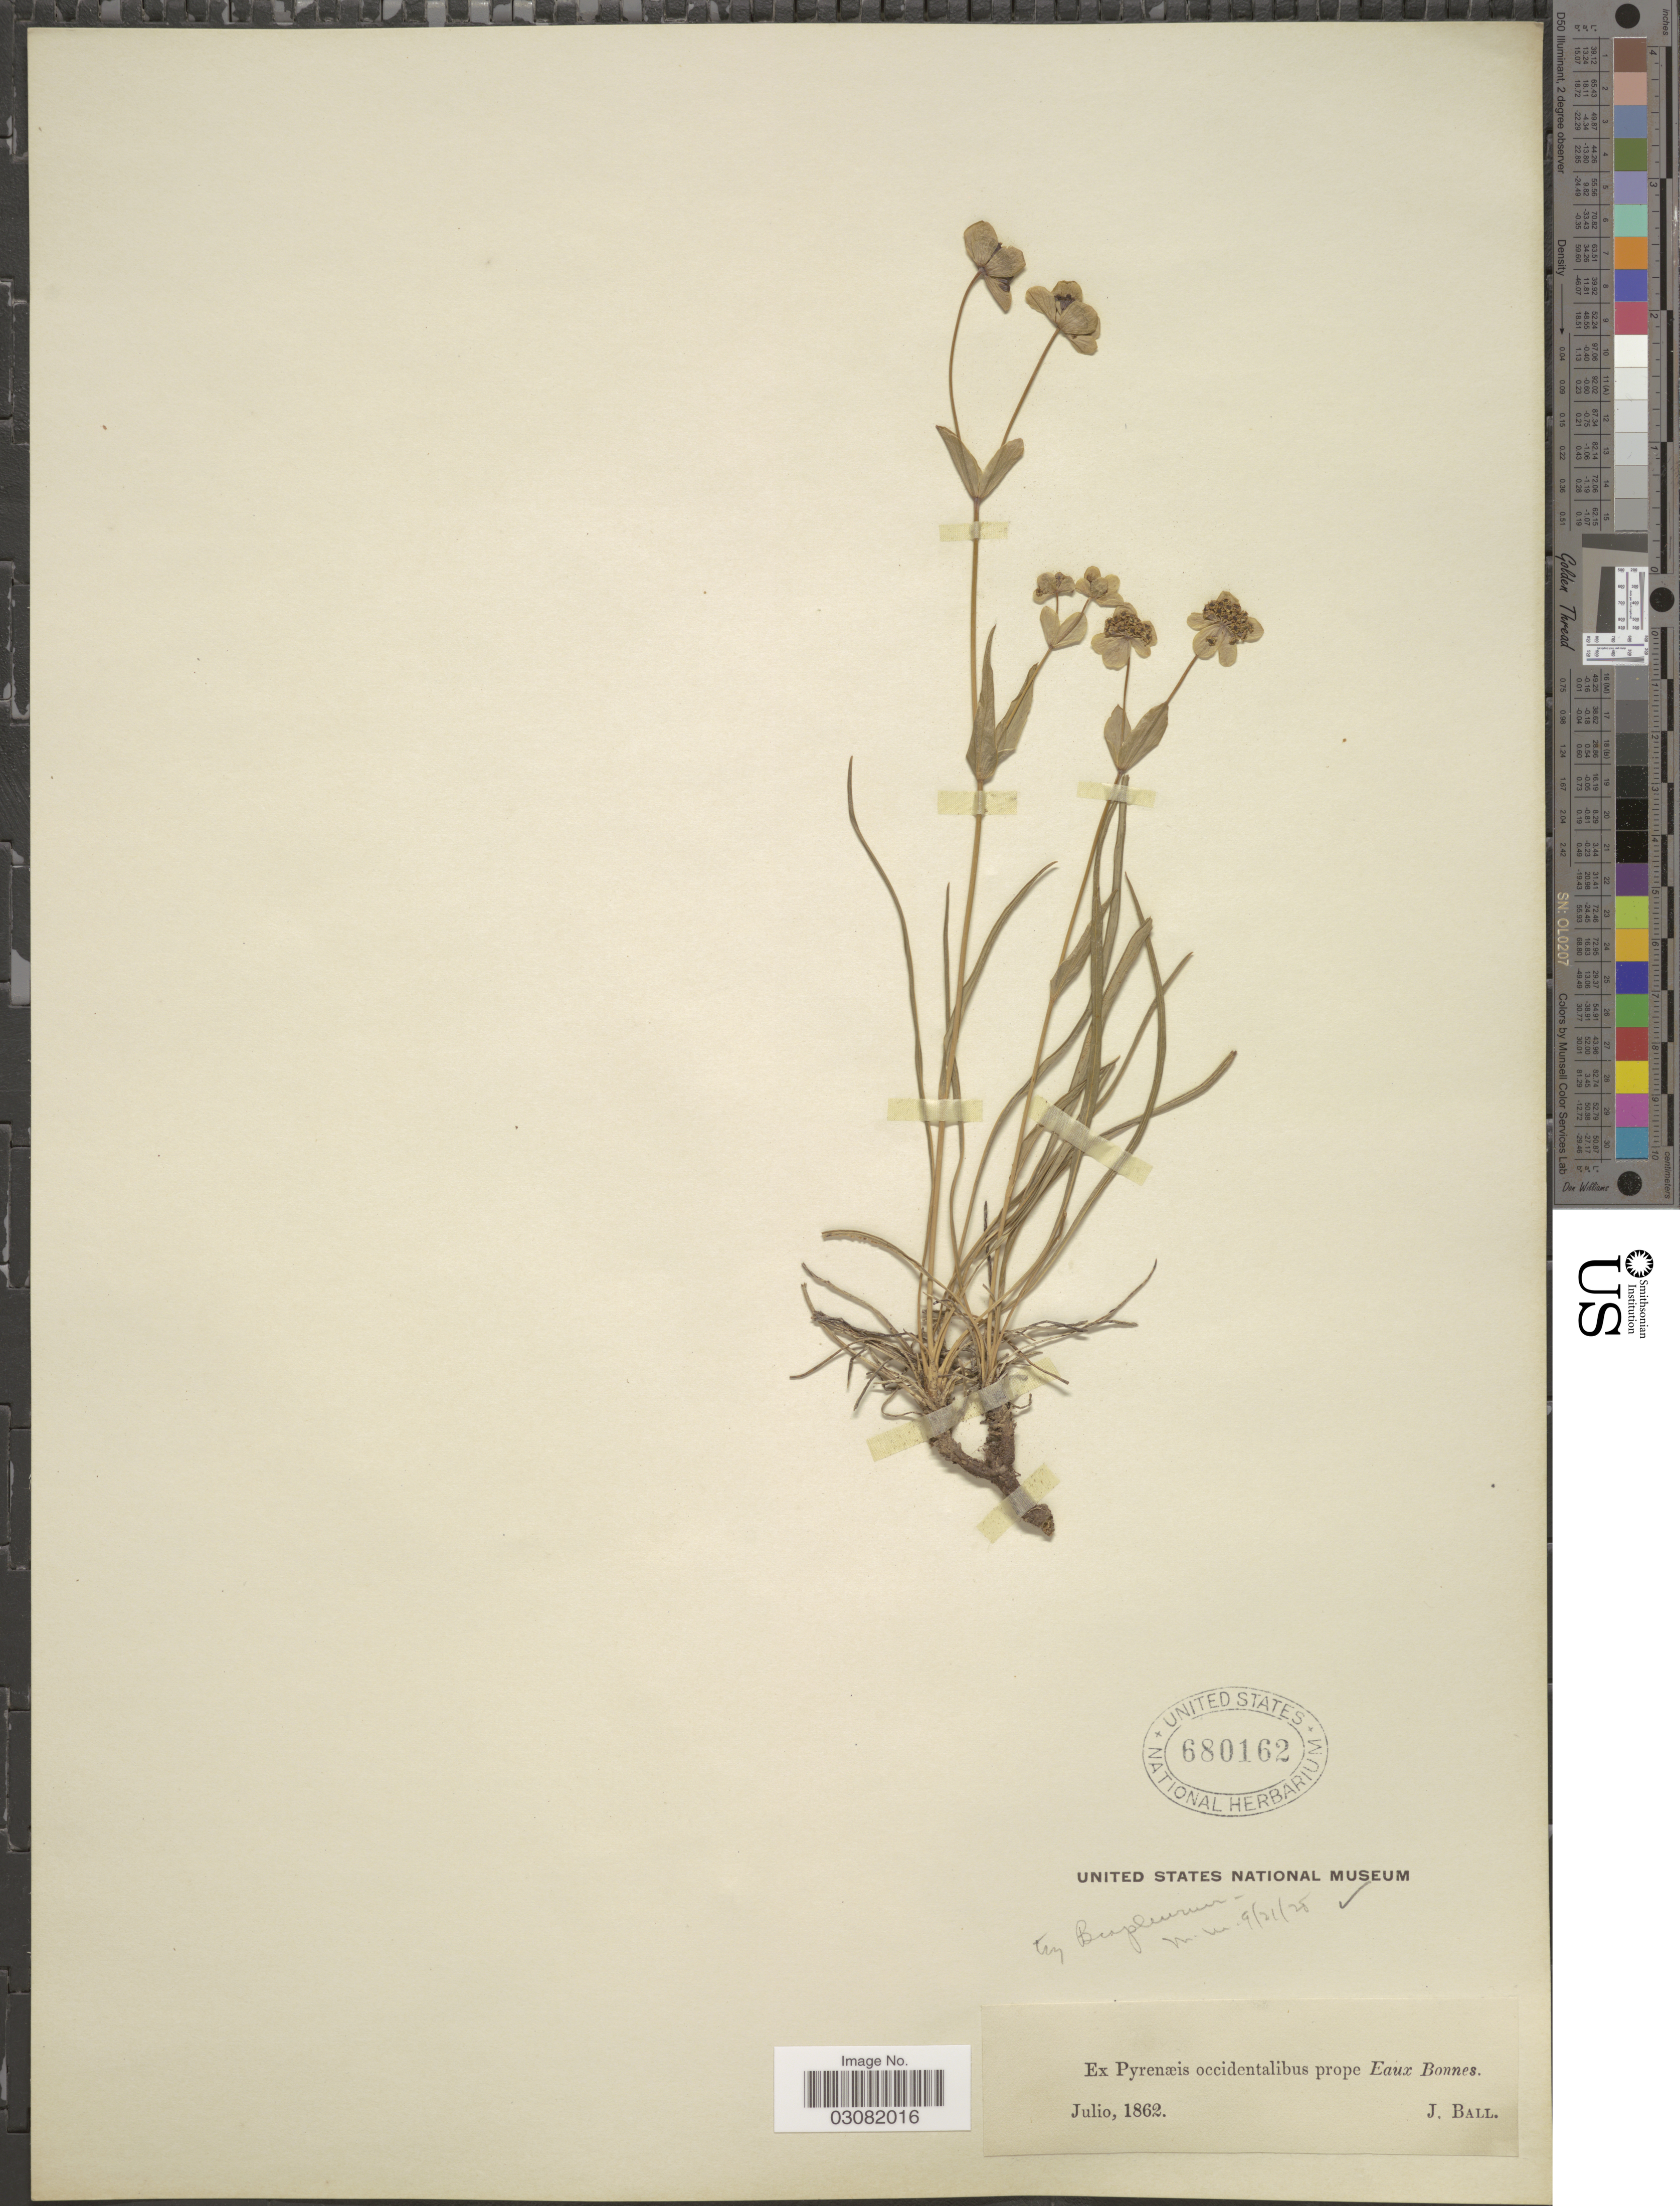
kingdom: Plantae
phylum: Tracheophyta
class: Magnoliopsida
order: Apiales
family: Apiaceae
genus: Bupleurum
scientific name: Bupleurum sp.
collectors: J. Ball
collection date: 1862-07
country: France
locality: Ex Pyrenæis occidentalibus prope Eaux Bonnes.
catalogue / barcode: US 680162